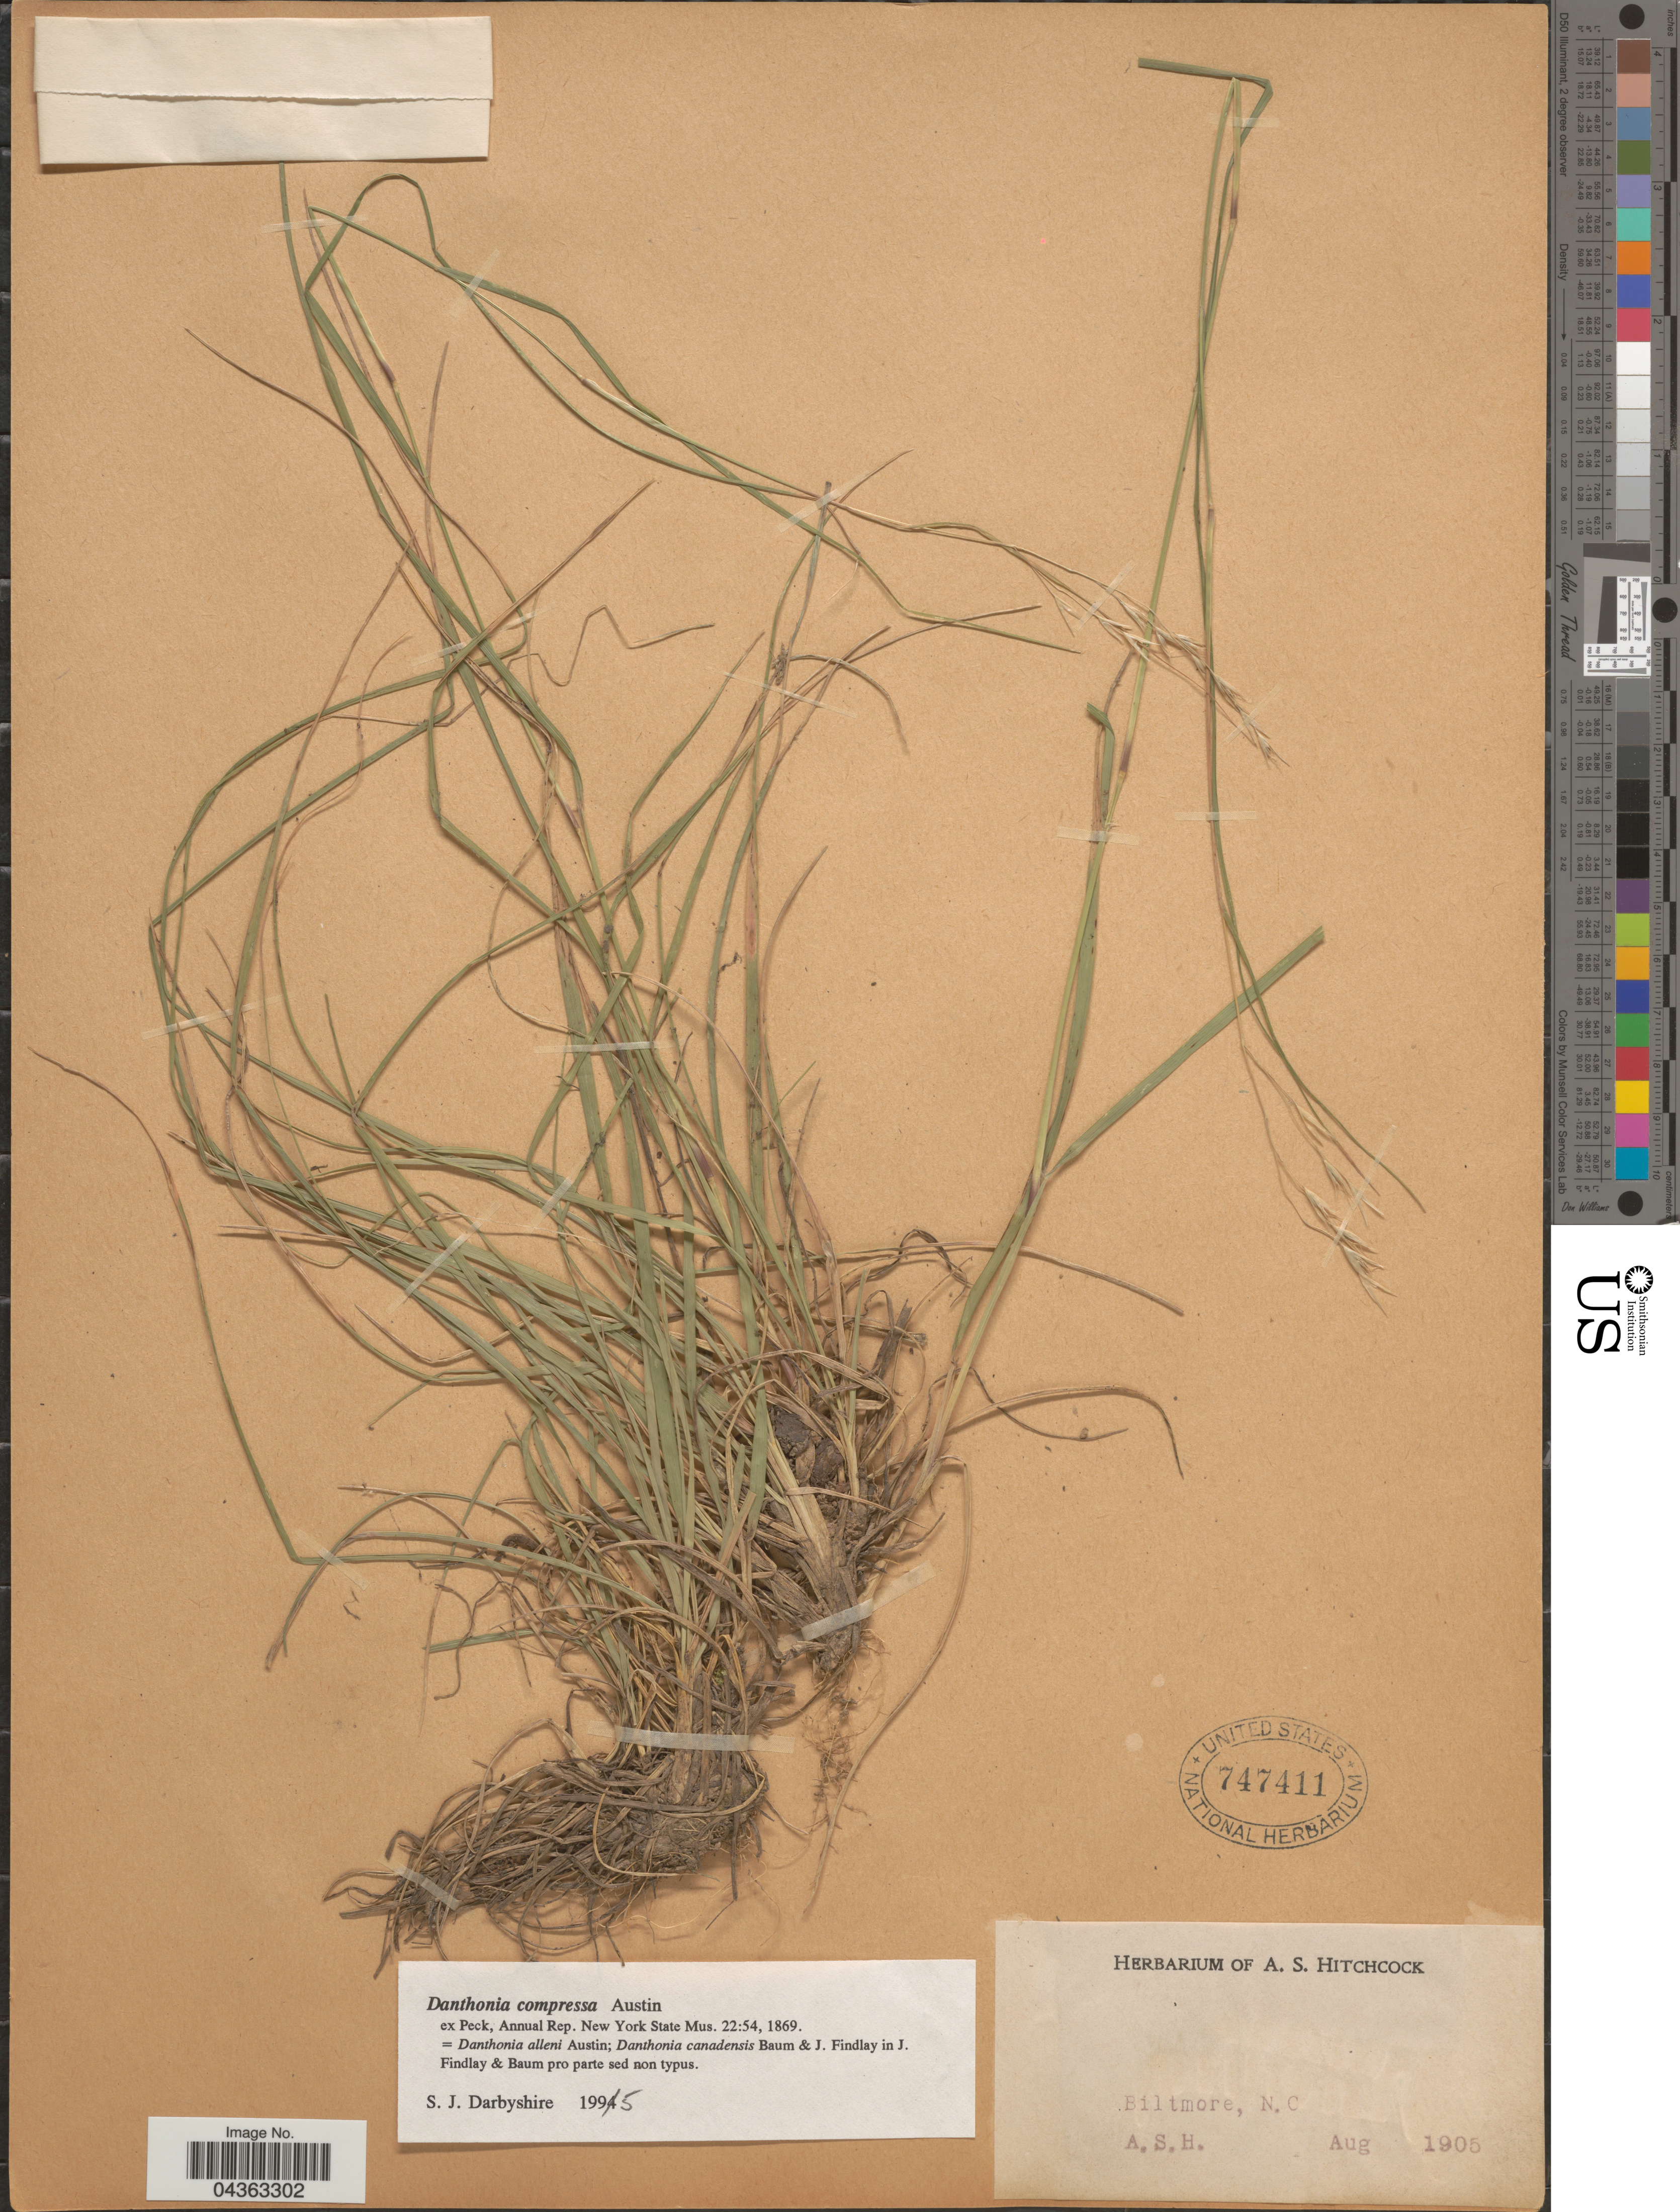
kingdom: Plantae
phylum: Tracheophyta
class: Liliopsida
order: Poales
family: Poaceae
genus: Danthonia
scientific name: Danthonia compressa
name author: Austin in F. Peck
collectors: A. S. Hitchcock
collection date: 1905-08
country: United States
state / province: North Carolina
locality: Biltmore.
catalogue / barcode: US 747411